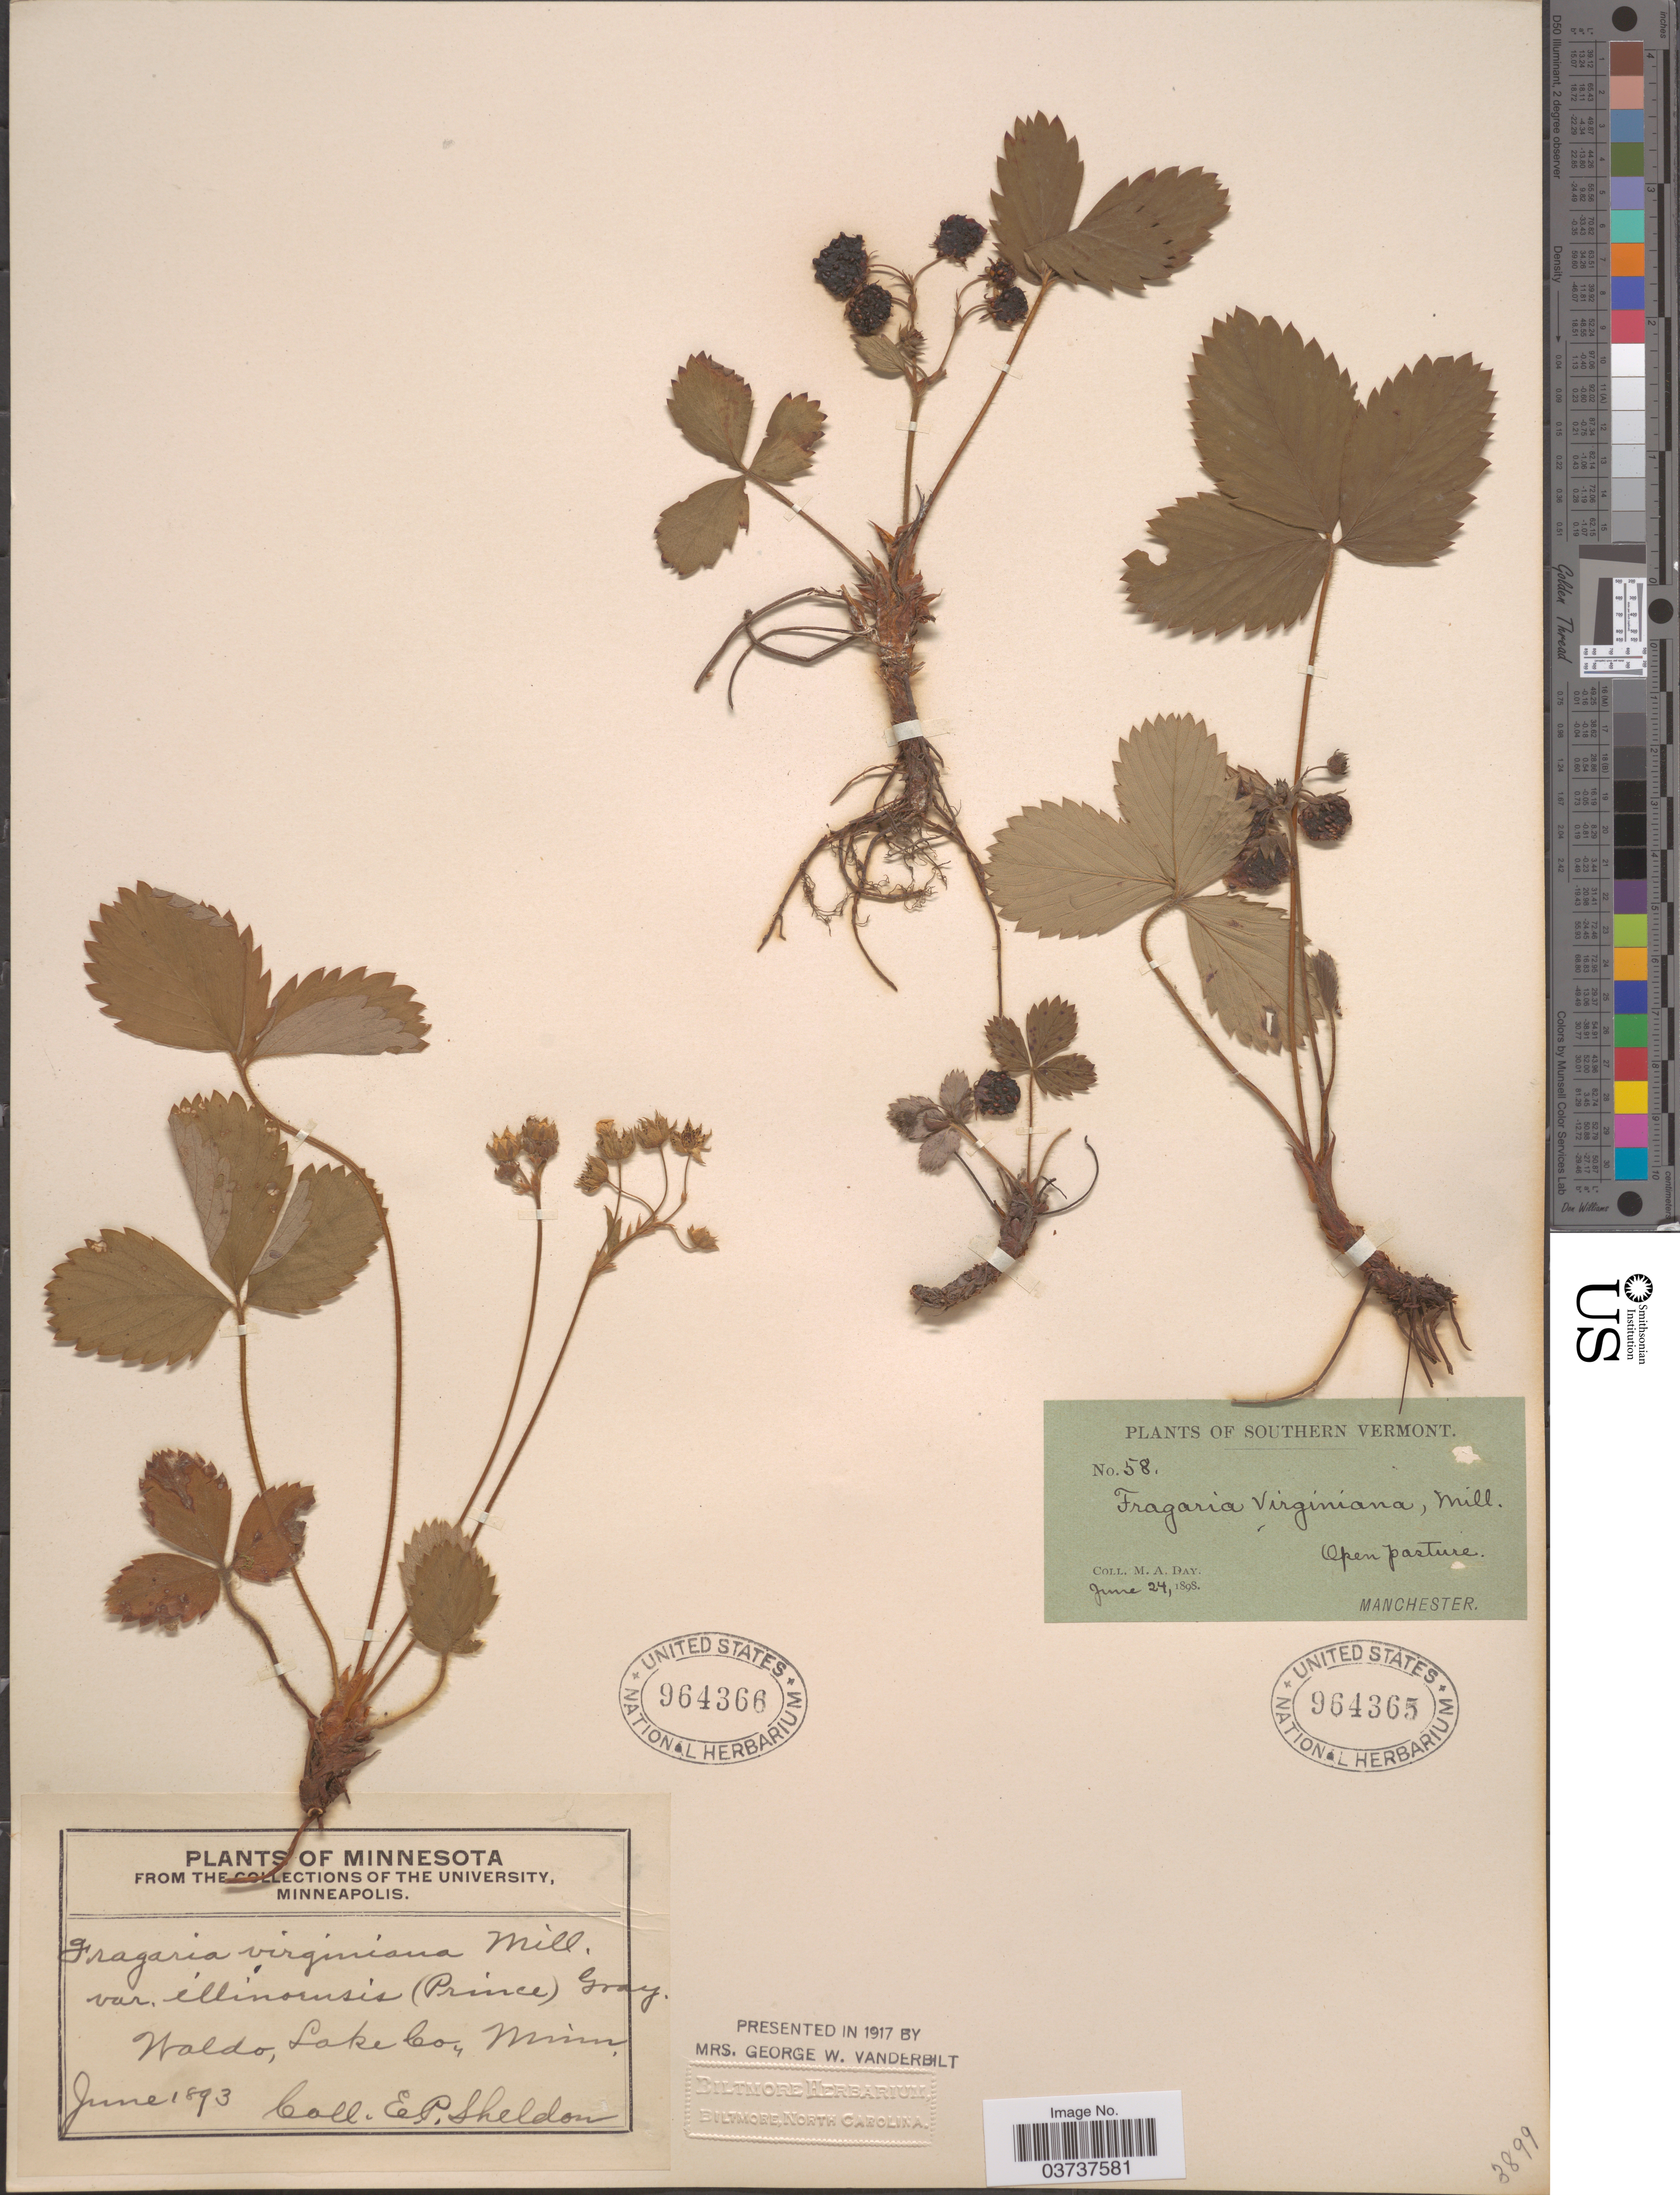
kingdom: Plantae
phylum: Tracheophyta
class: Magnoliopsida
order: Rosales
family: Rosaceae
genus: Fragaria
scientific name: Fragaria virginiana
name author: Mill.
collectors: M. Day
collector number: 58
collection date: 1898-06-24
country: United States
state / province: Vermont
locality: Southern Vermont. Manchester [unsure placement].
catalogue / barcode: US 964365-2